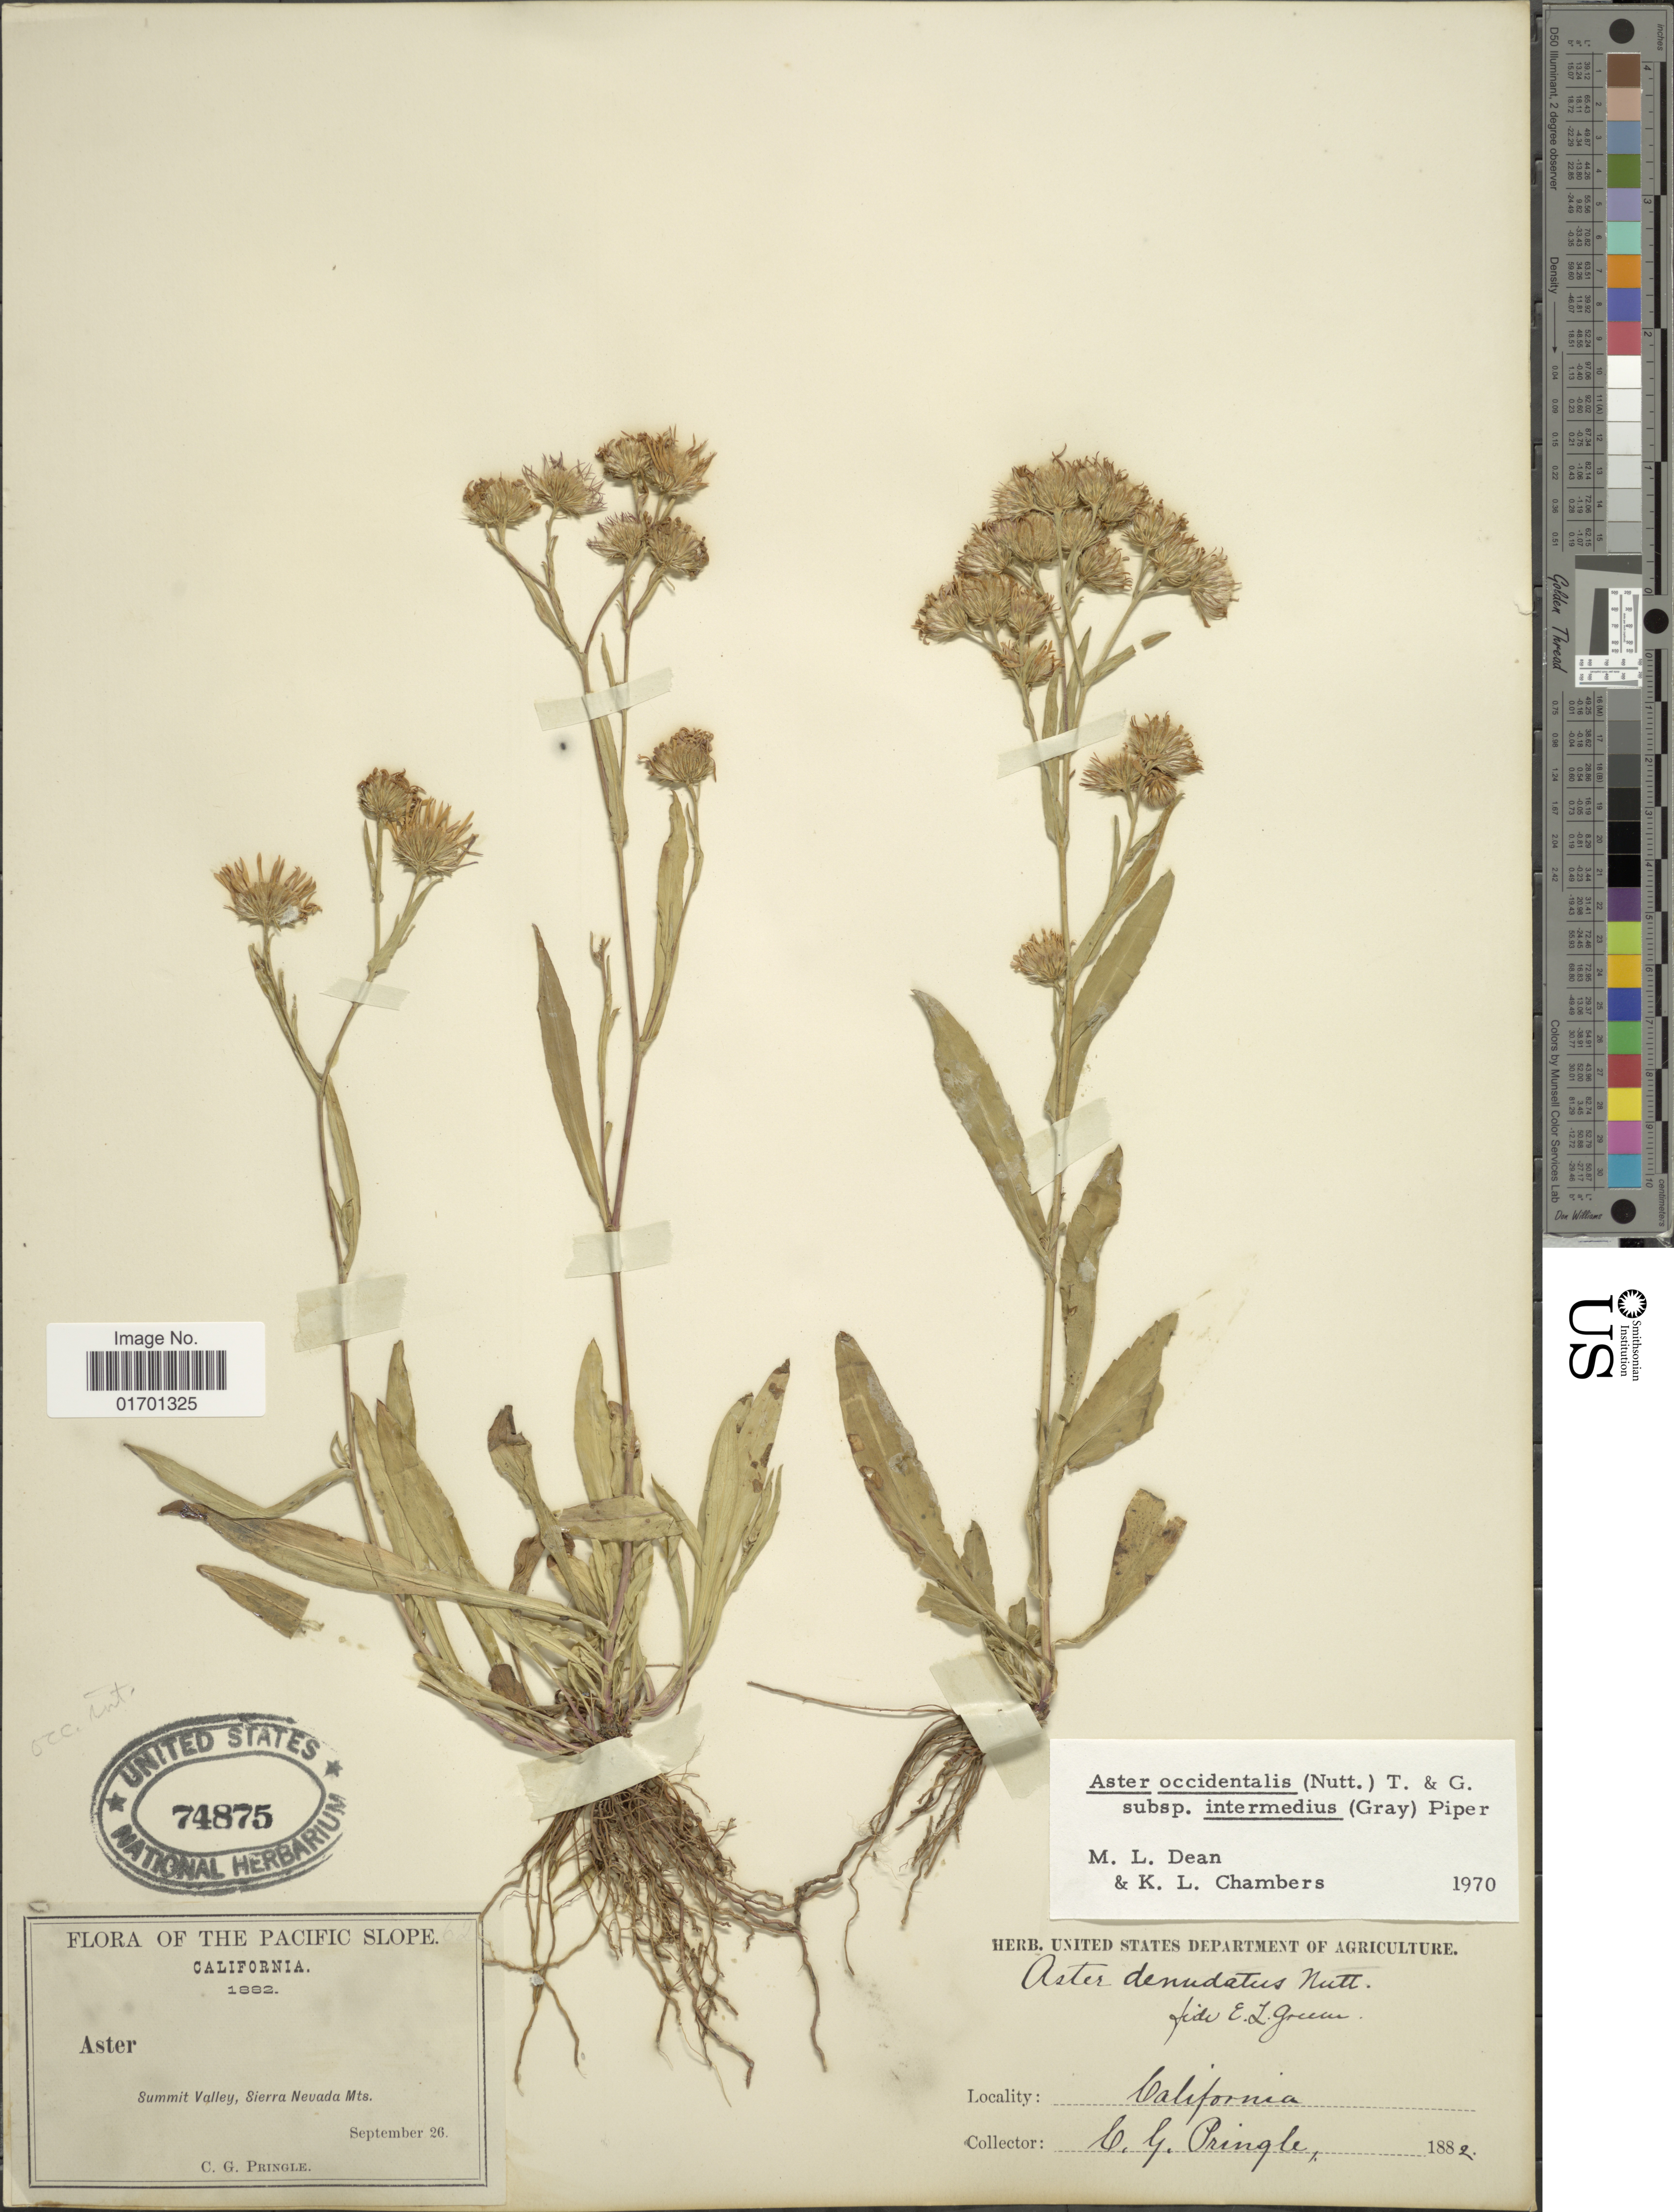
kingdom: Plantae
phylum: Tracheophyta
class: Magnoliopsida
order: Asterales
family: Asteraceae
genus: Symphyotrichum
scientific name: Symphyotrichum spathulatum var. intermedium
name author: (A. Gray) G.L. Nesom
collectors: C. G. Pringle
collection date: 1882-08-26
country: United States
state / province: California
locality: The Pacific Slope, Summit Valley, Sierra Nevada Mts.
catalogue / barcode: US 74875